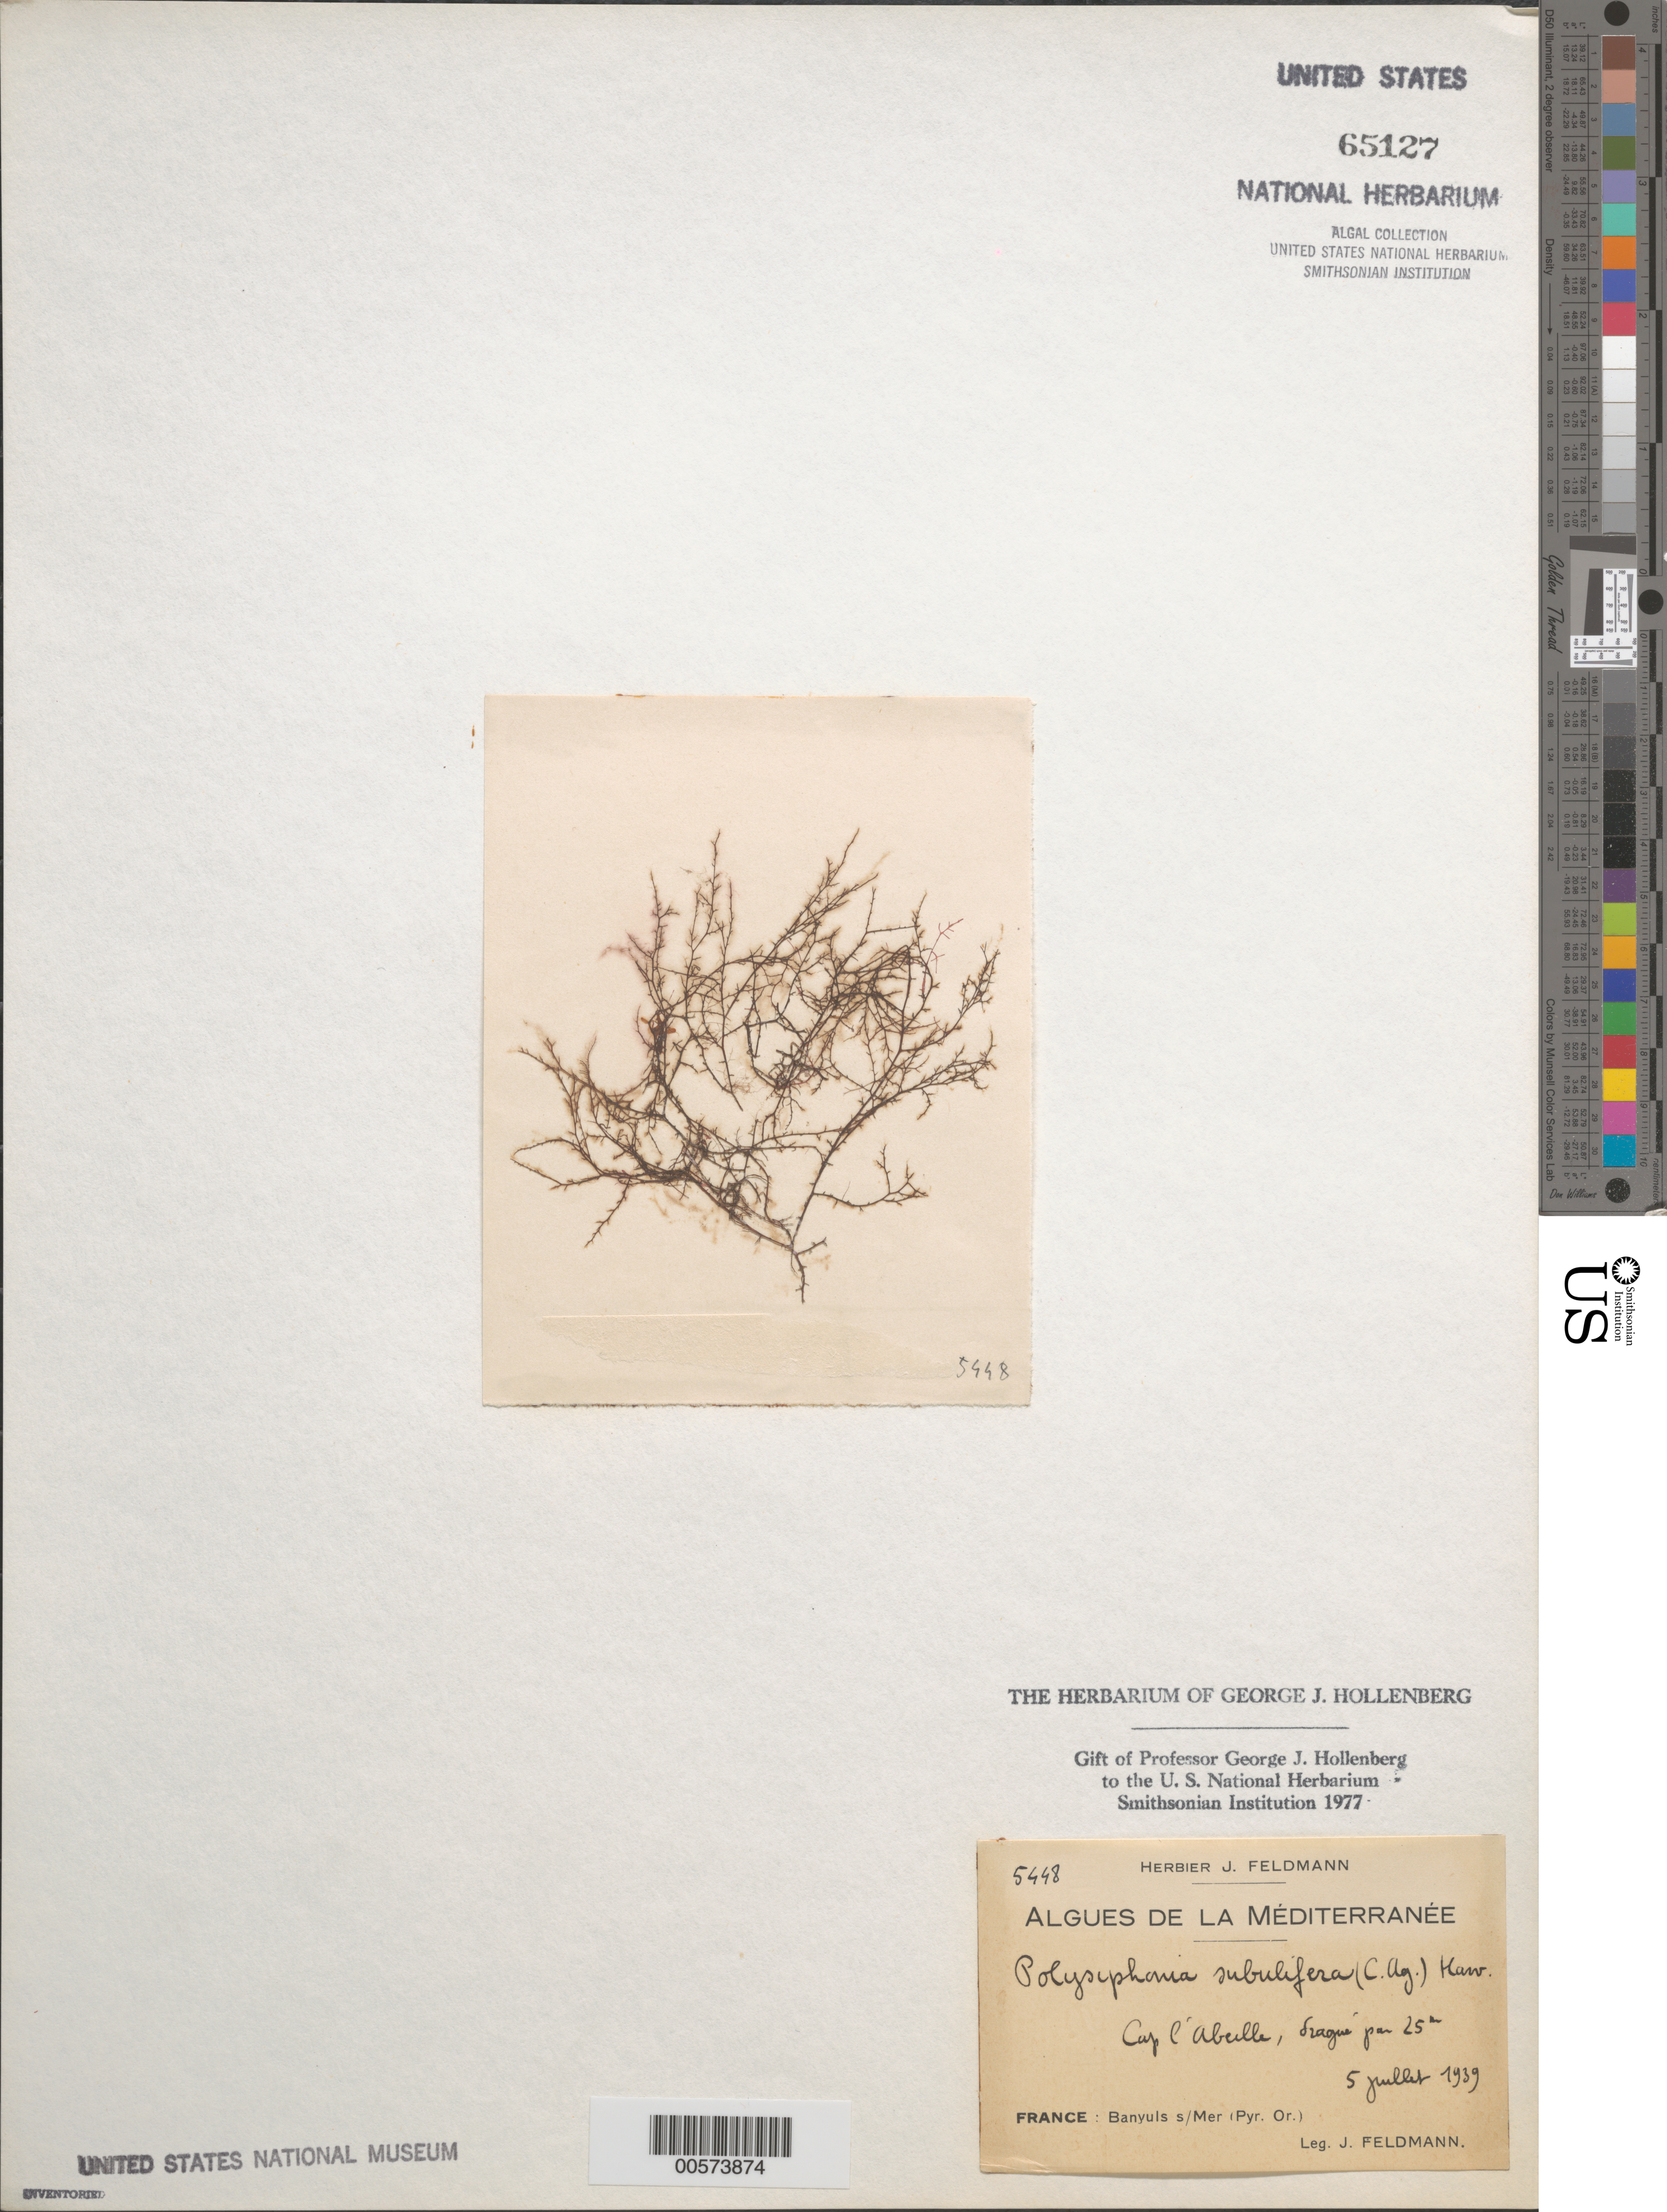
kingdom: Plantae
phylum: Rhodophyta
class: Florideophyceae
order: Ceramiales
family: Rhodomelaceae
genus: Polysiphonia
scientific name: Polysiphonia subulifera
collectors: J. Feldmann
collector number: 5448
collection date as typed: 05 Jul 1939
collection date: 1939-07-05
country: France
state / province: Occitanie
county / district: Pyrénées-Orientales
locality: Cap l'Abeille, Banyuls-sur-Mer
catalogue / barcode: US 65127